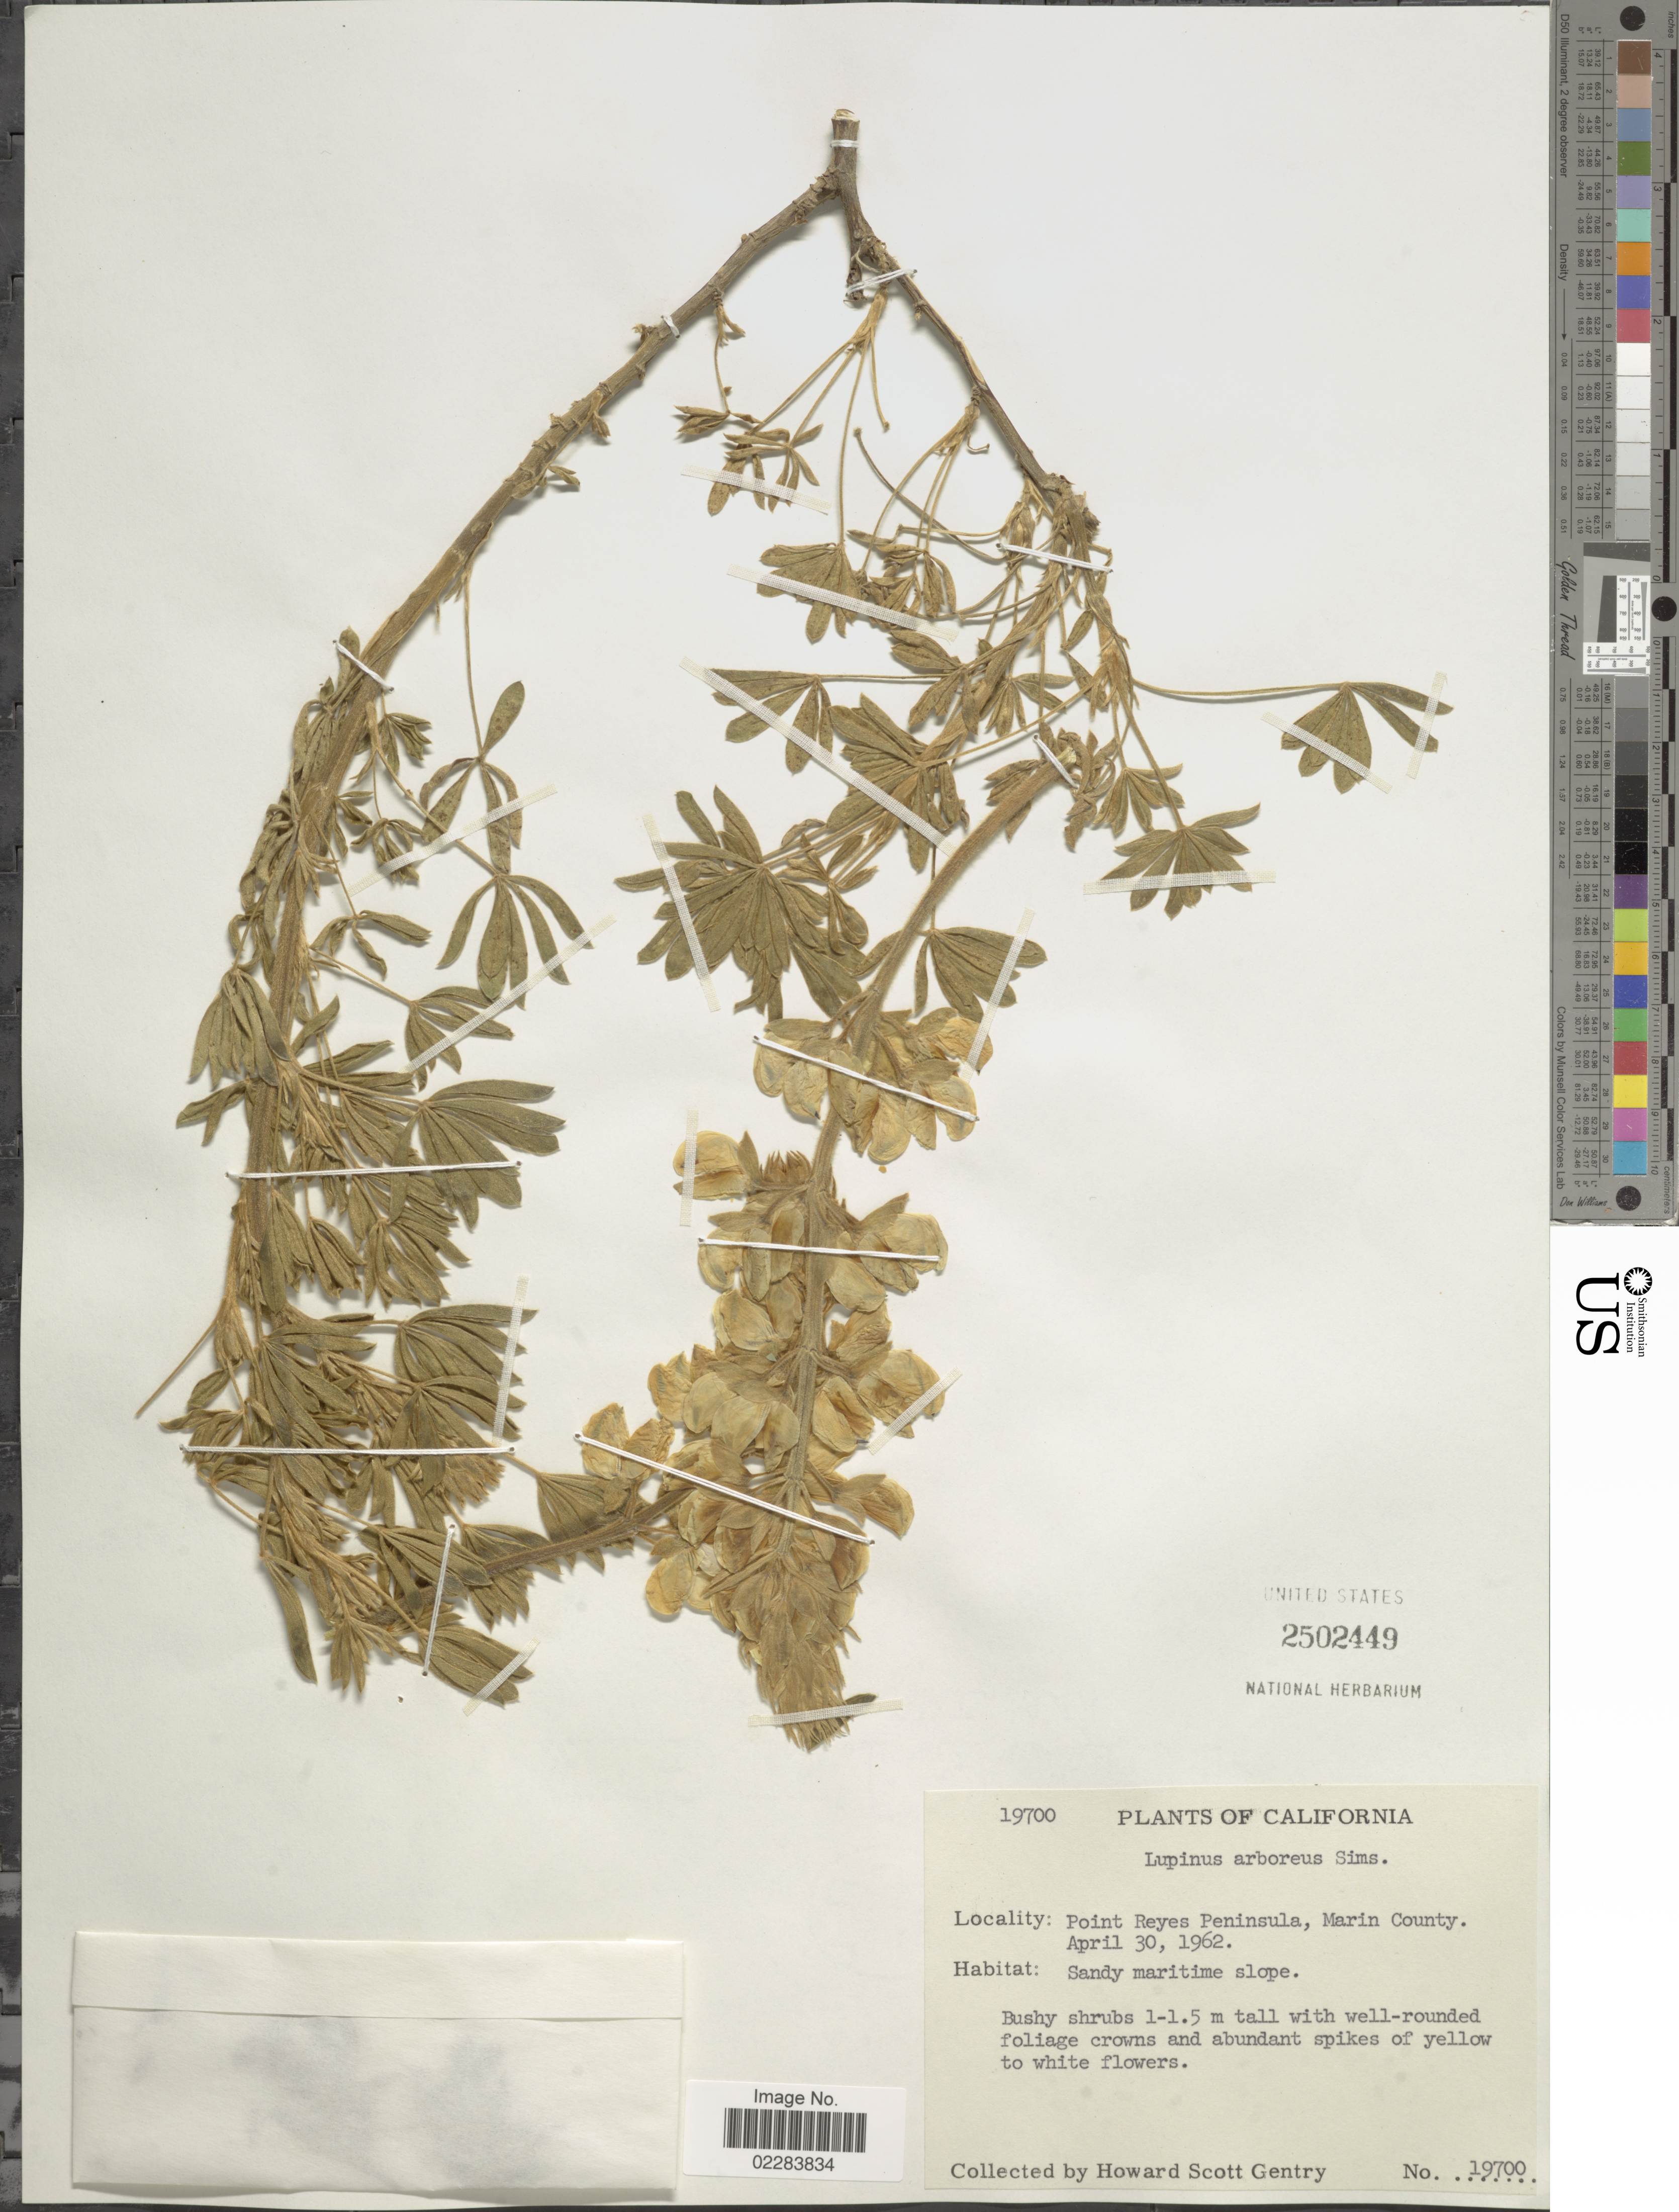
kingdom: Plantae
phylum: Tracheophyta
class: Magnoliopsida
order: Fabales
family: Fabaceae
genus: Lupinus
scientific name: Lupinus arboreus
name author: Sims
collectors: H. S. Gentry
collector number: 19700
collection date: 1962-04-30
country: United States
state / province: California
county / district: Marin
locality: Point Reyes Penninsula, Marin County.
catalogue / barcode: US 2502449